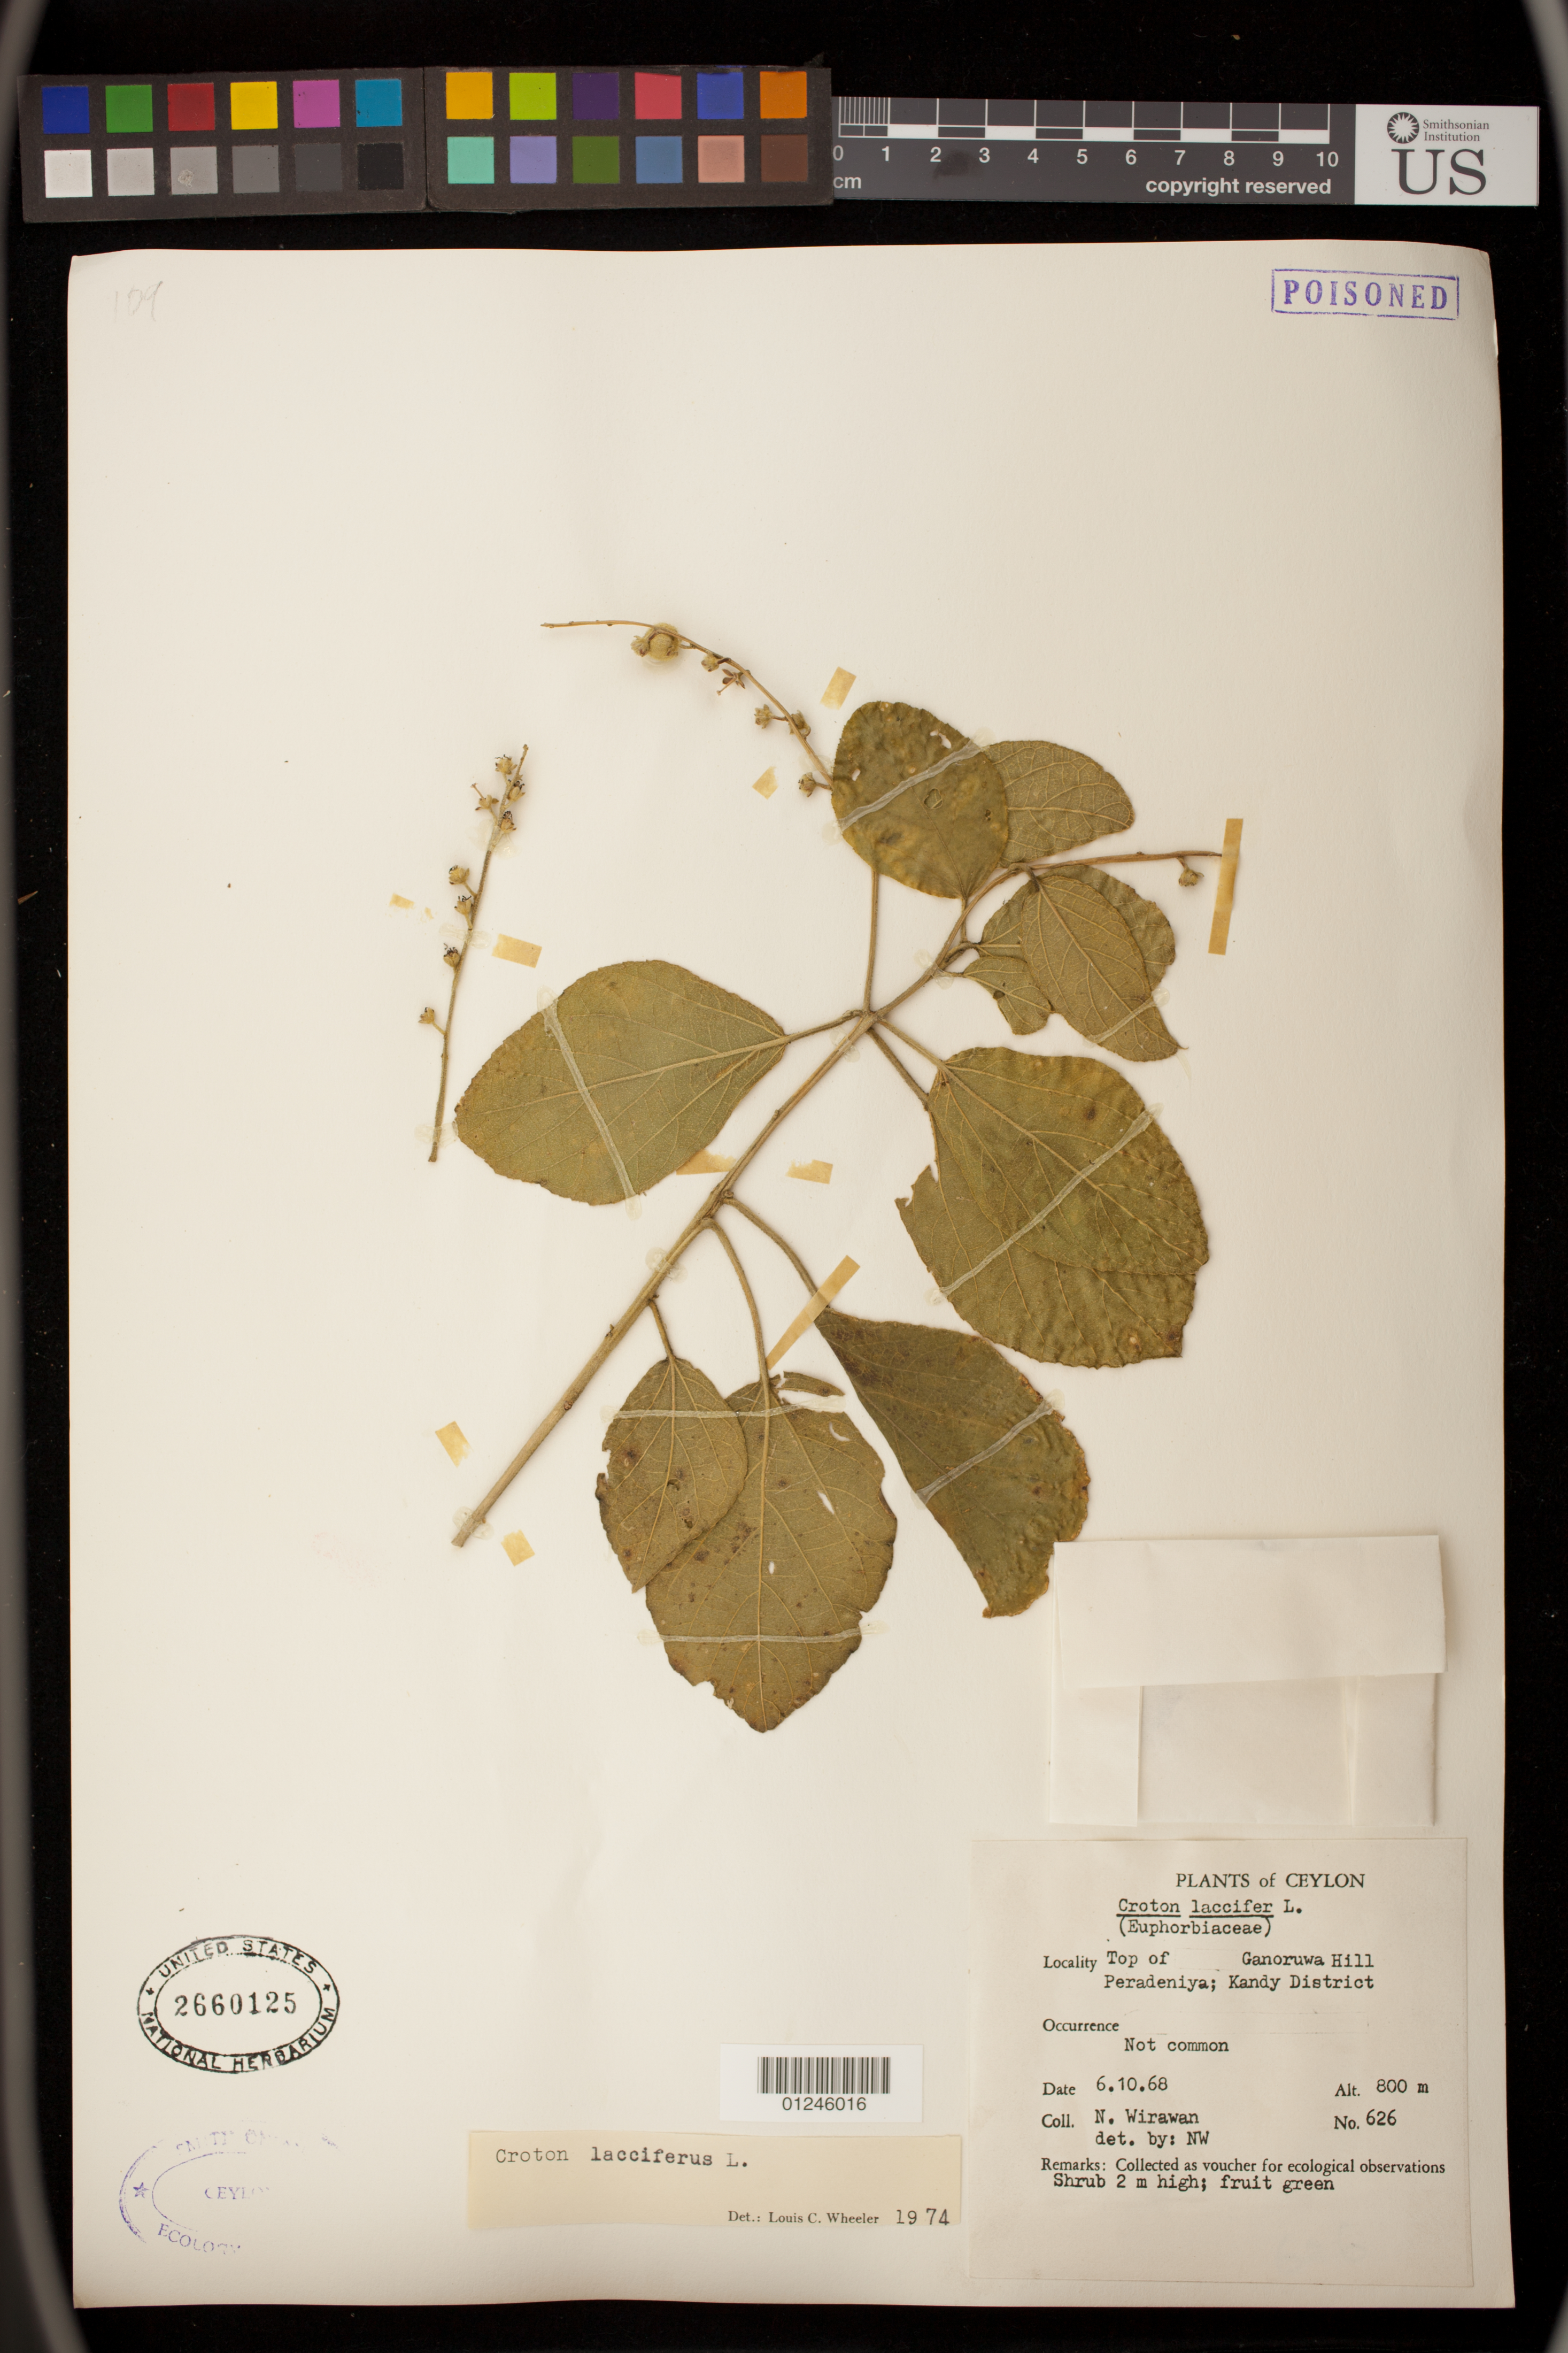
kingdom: Plantae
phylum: Tracheophyta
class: Magnoliopsida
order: Malpighiales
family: Euphorbiaceae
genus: Croton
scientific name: Croton lacciferus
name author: Blanco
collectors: N. Wirawan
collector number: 626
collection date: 1969-06-10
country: Sri Lanka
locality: Top of Ganoruwa Hill; Peradeniya; Kandy District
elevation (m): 800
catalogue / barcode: US 2660125